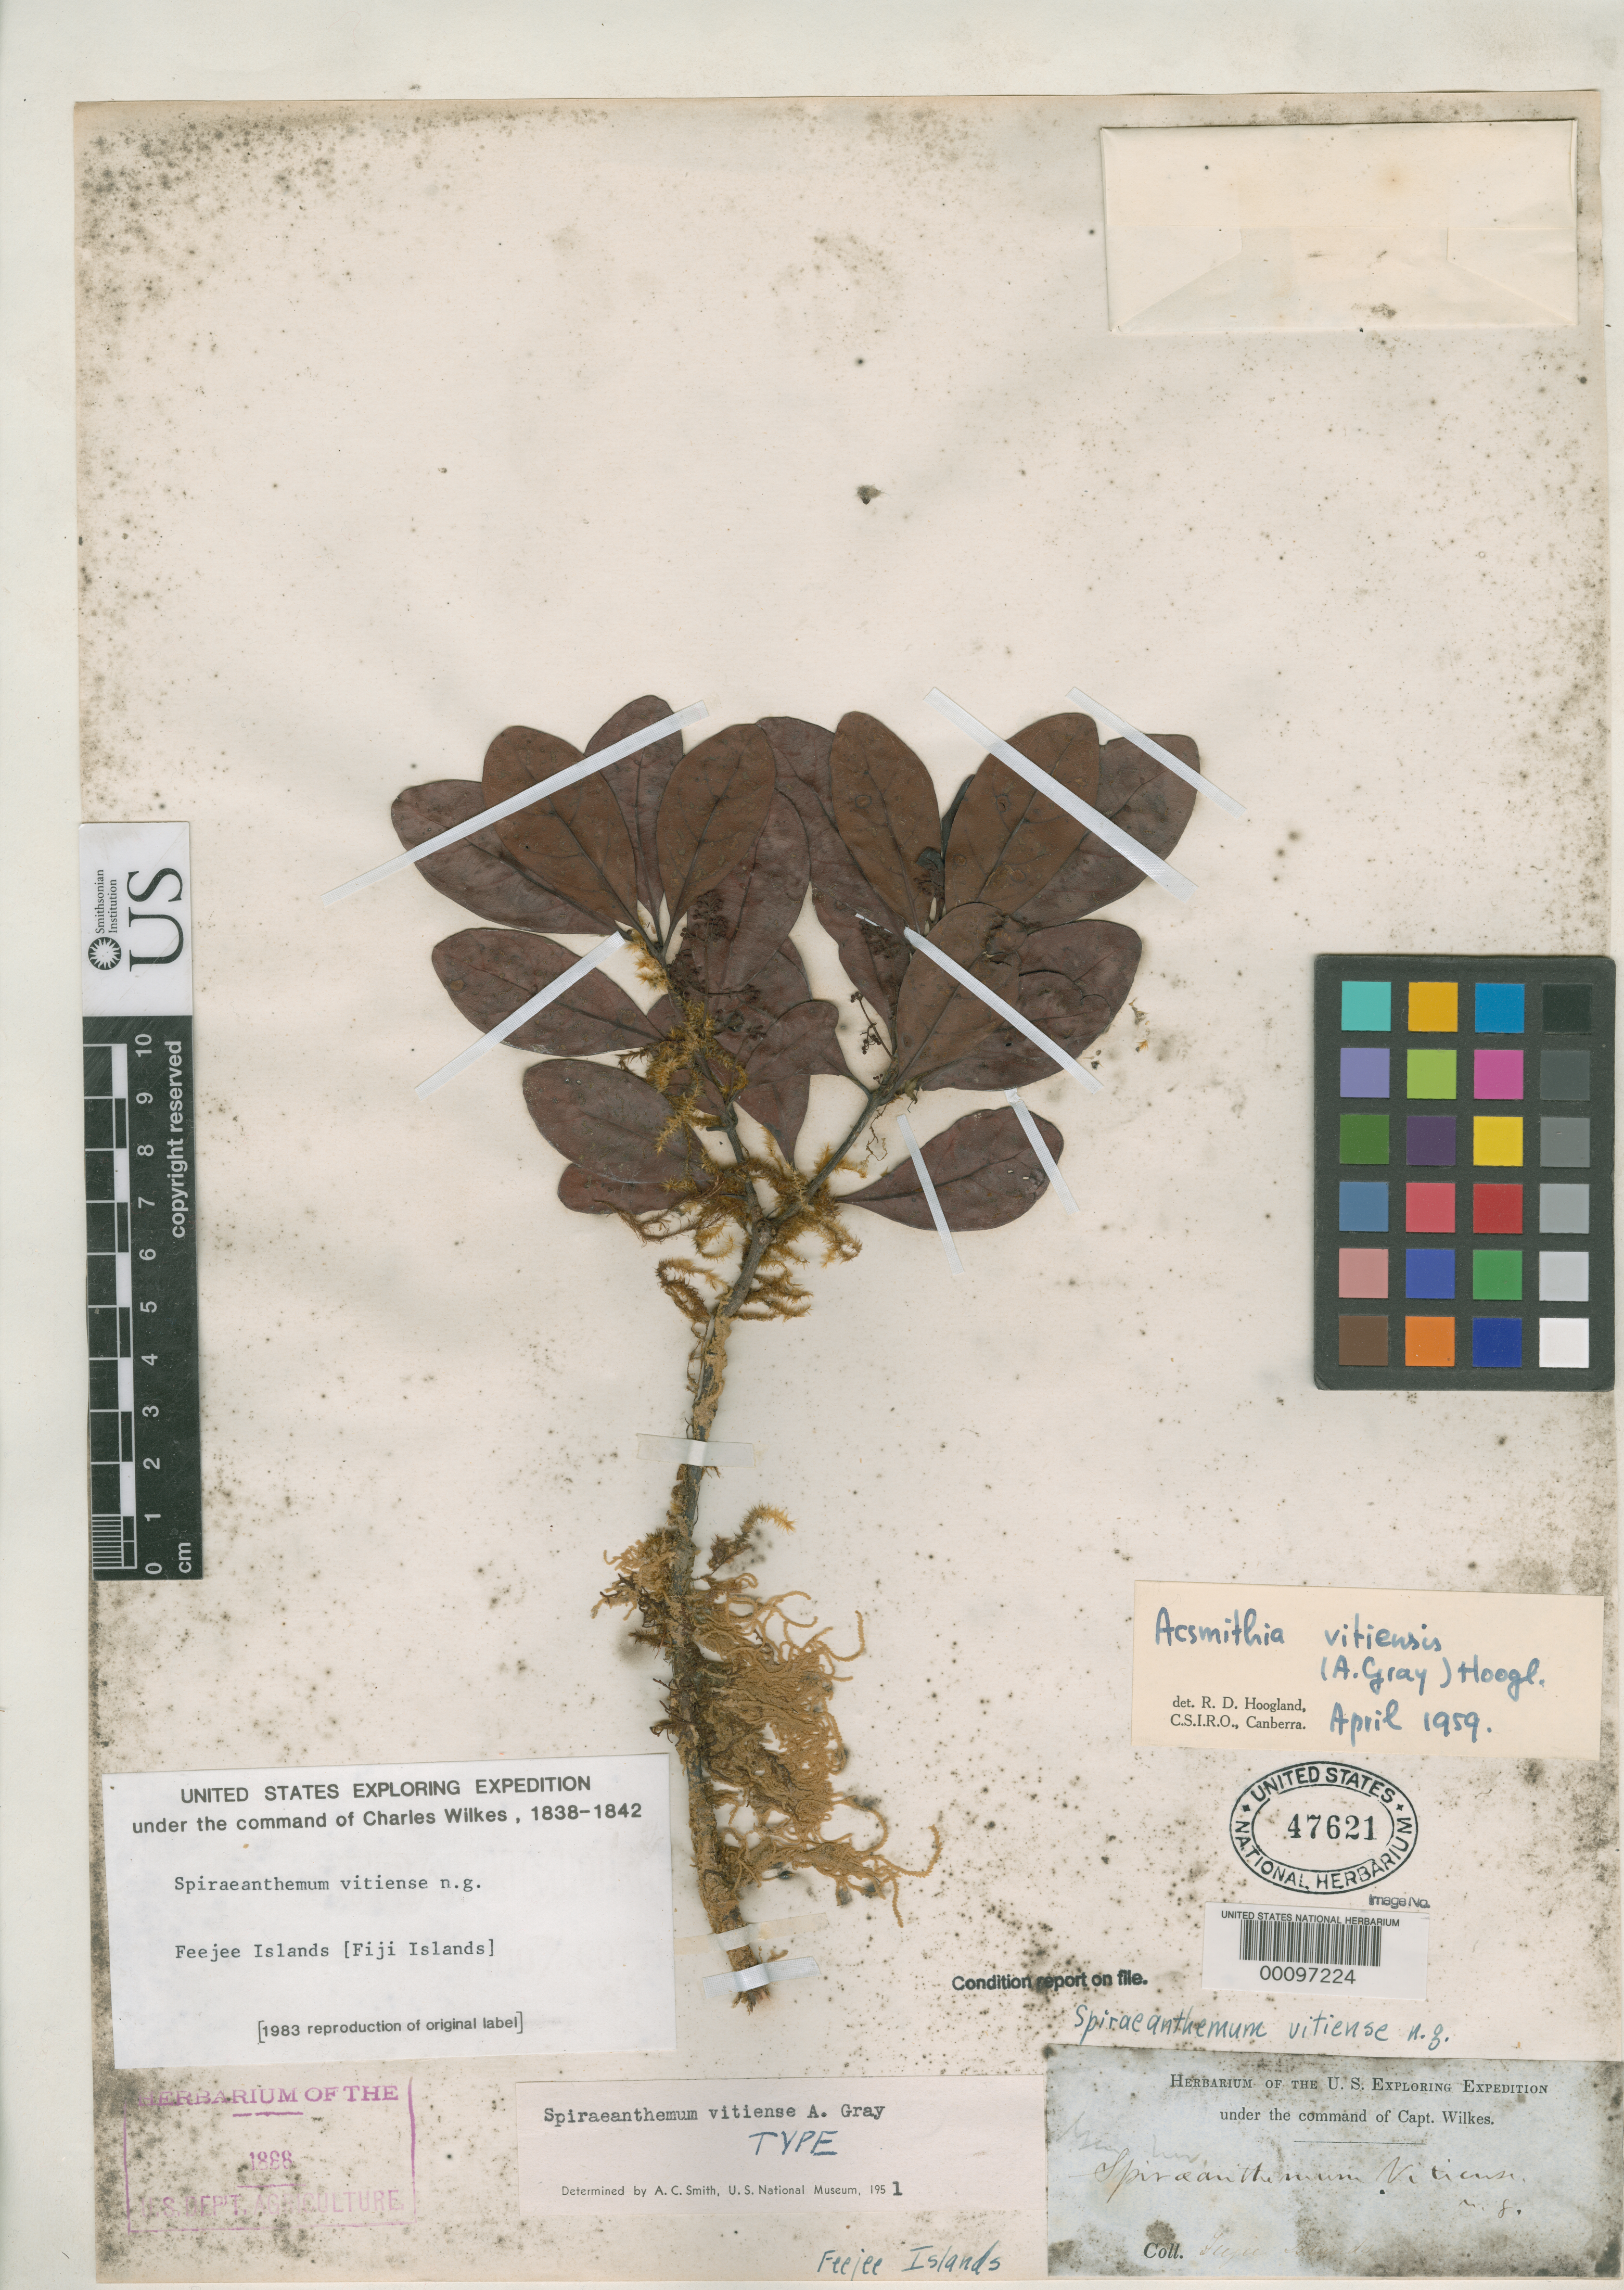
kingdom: Plantae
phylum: Tracheophyta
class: Magnoliopsida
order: Oxalidales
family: Cunoniaceae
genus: Spiraeanthemum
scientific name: Spiraeanthemum vitiense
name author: A. Gray in Wilkes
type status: Syntype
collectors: Wilkes Explor. Exped.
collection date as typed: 1838 to -- --- 1842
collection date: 1838/1842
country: Fiji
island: Vanua Levu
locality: Sandalwood Bay. [Vanua Levu Group]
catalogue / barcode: US 47621